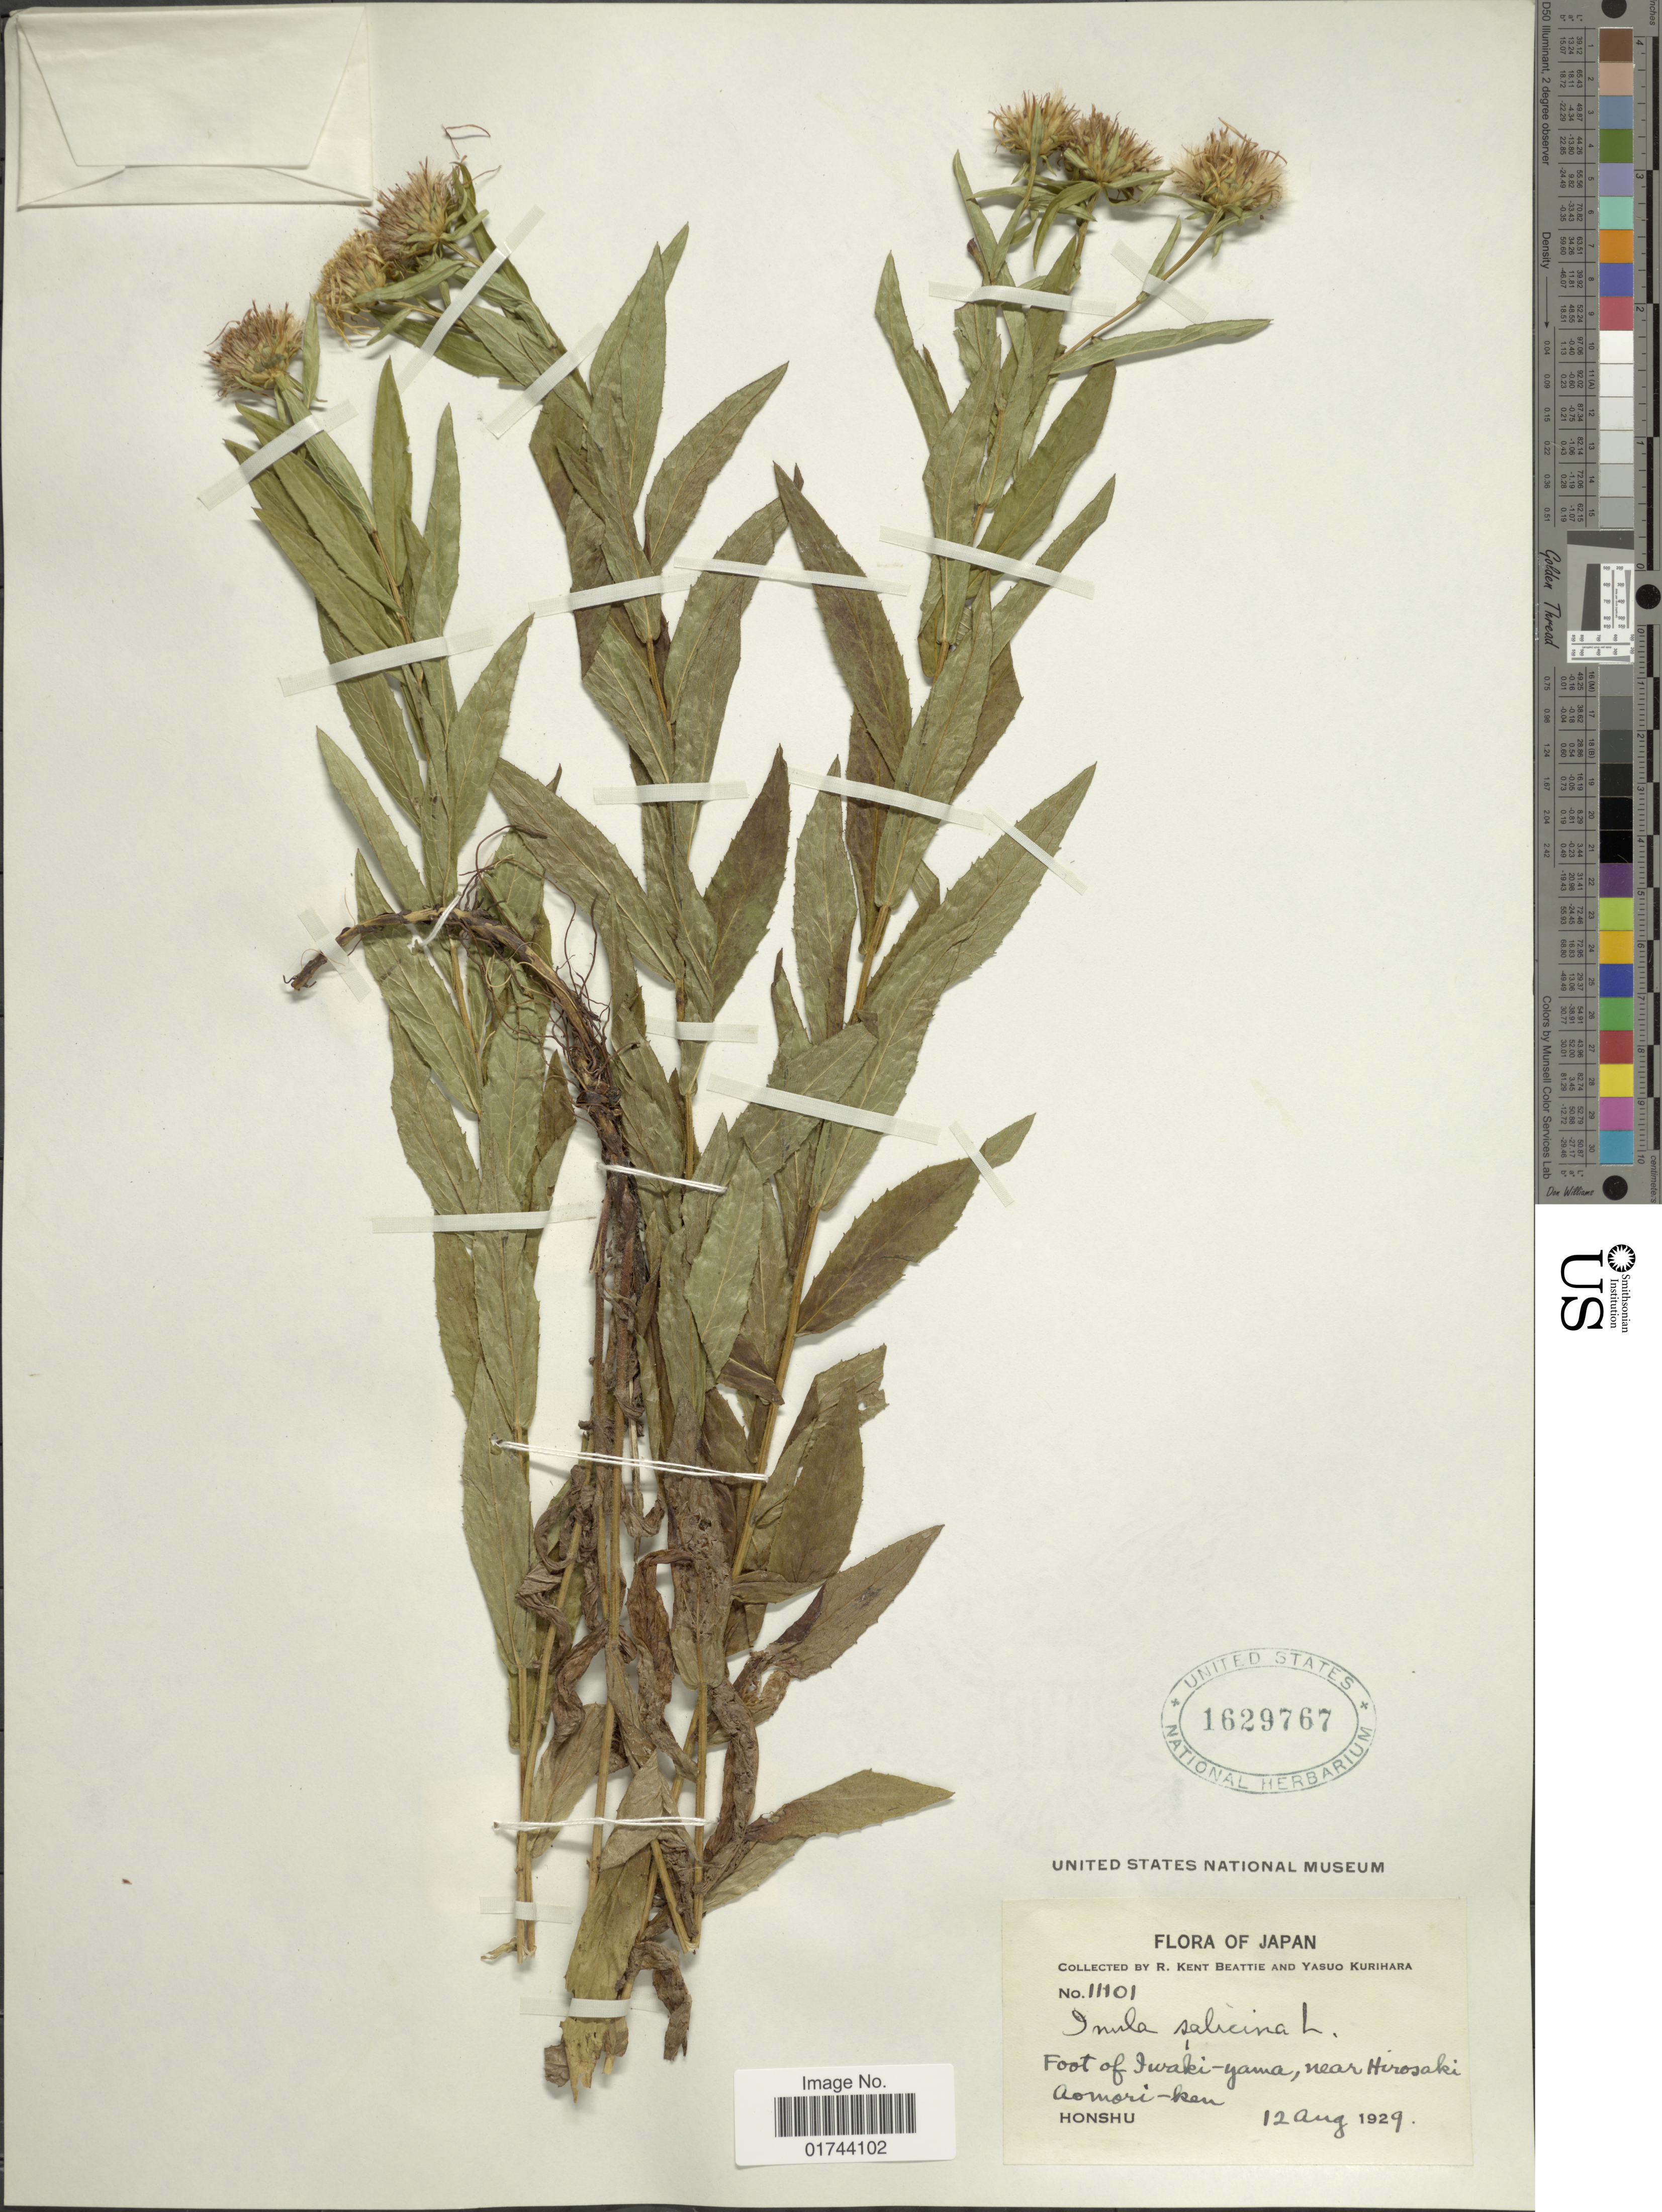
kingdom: Plantae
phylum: Tracheophyta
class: Magnoliopsida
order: Asterales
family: Asteraceae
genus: Inula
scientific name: Inula salicina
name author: L.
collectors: R. K. Beattie & Y. Kurihara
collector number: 11101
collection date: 1929-08-12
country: Japan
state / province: Aomori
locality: Foot of Iwaki-yama, near Hirosaki Aomori-ken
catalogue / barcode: US 1629767